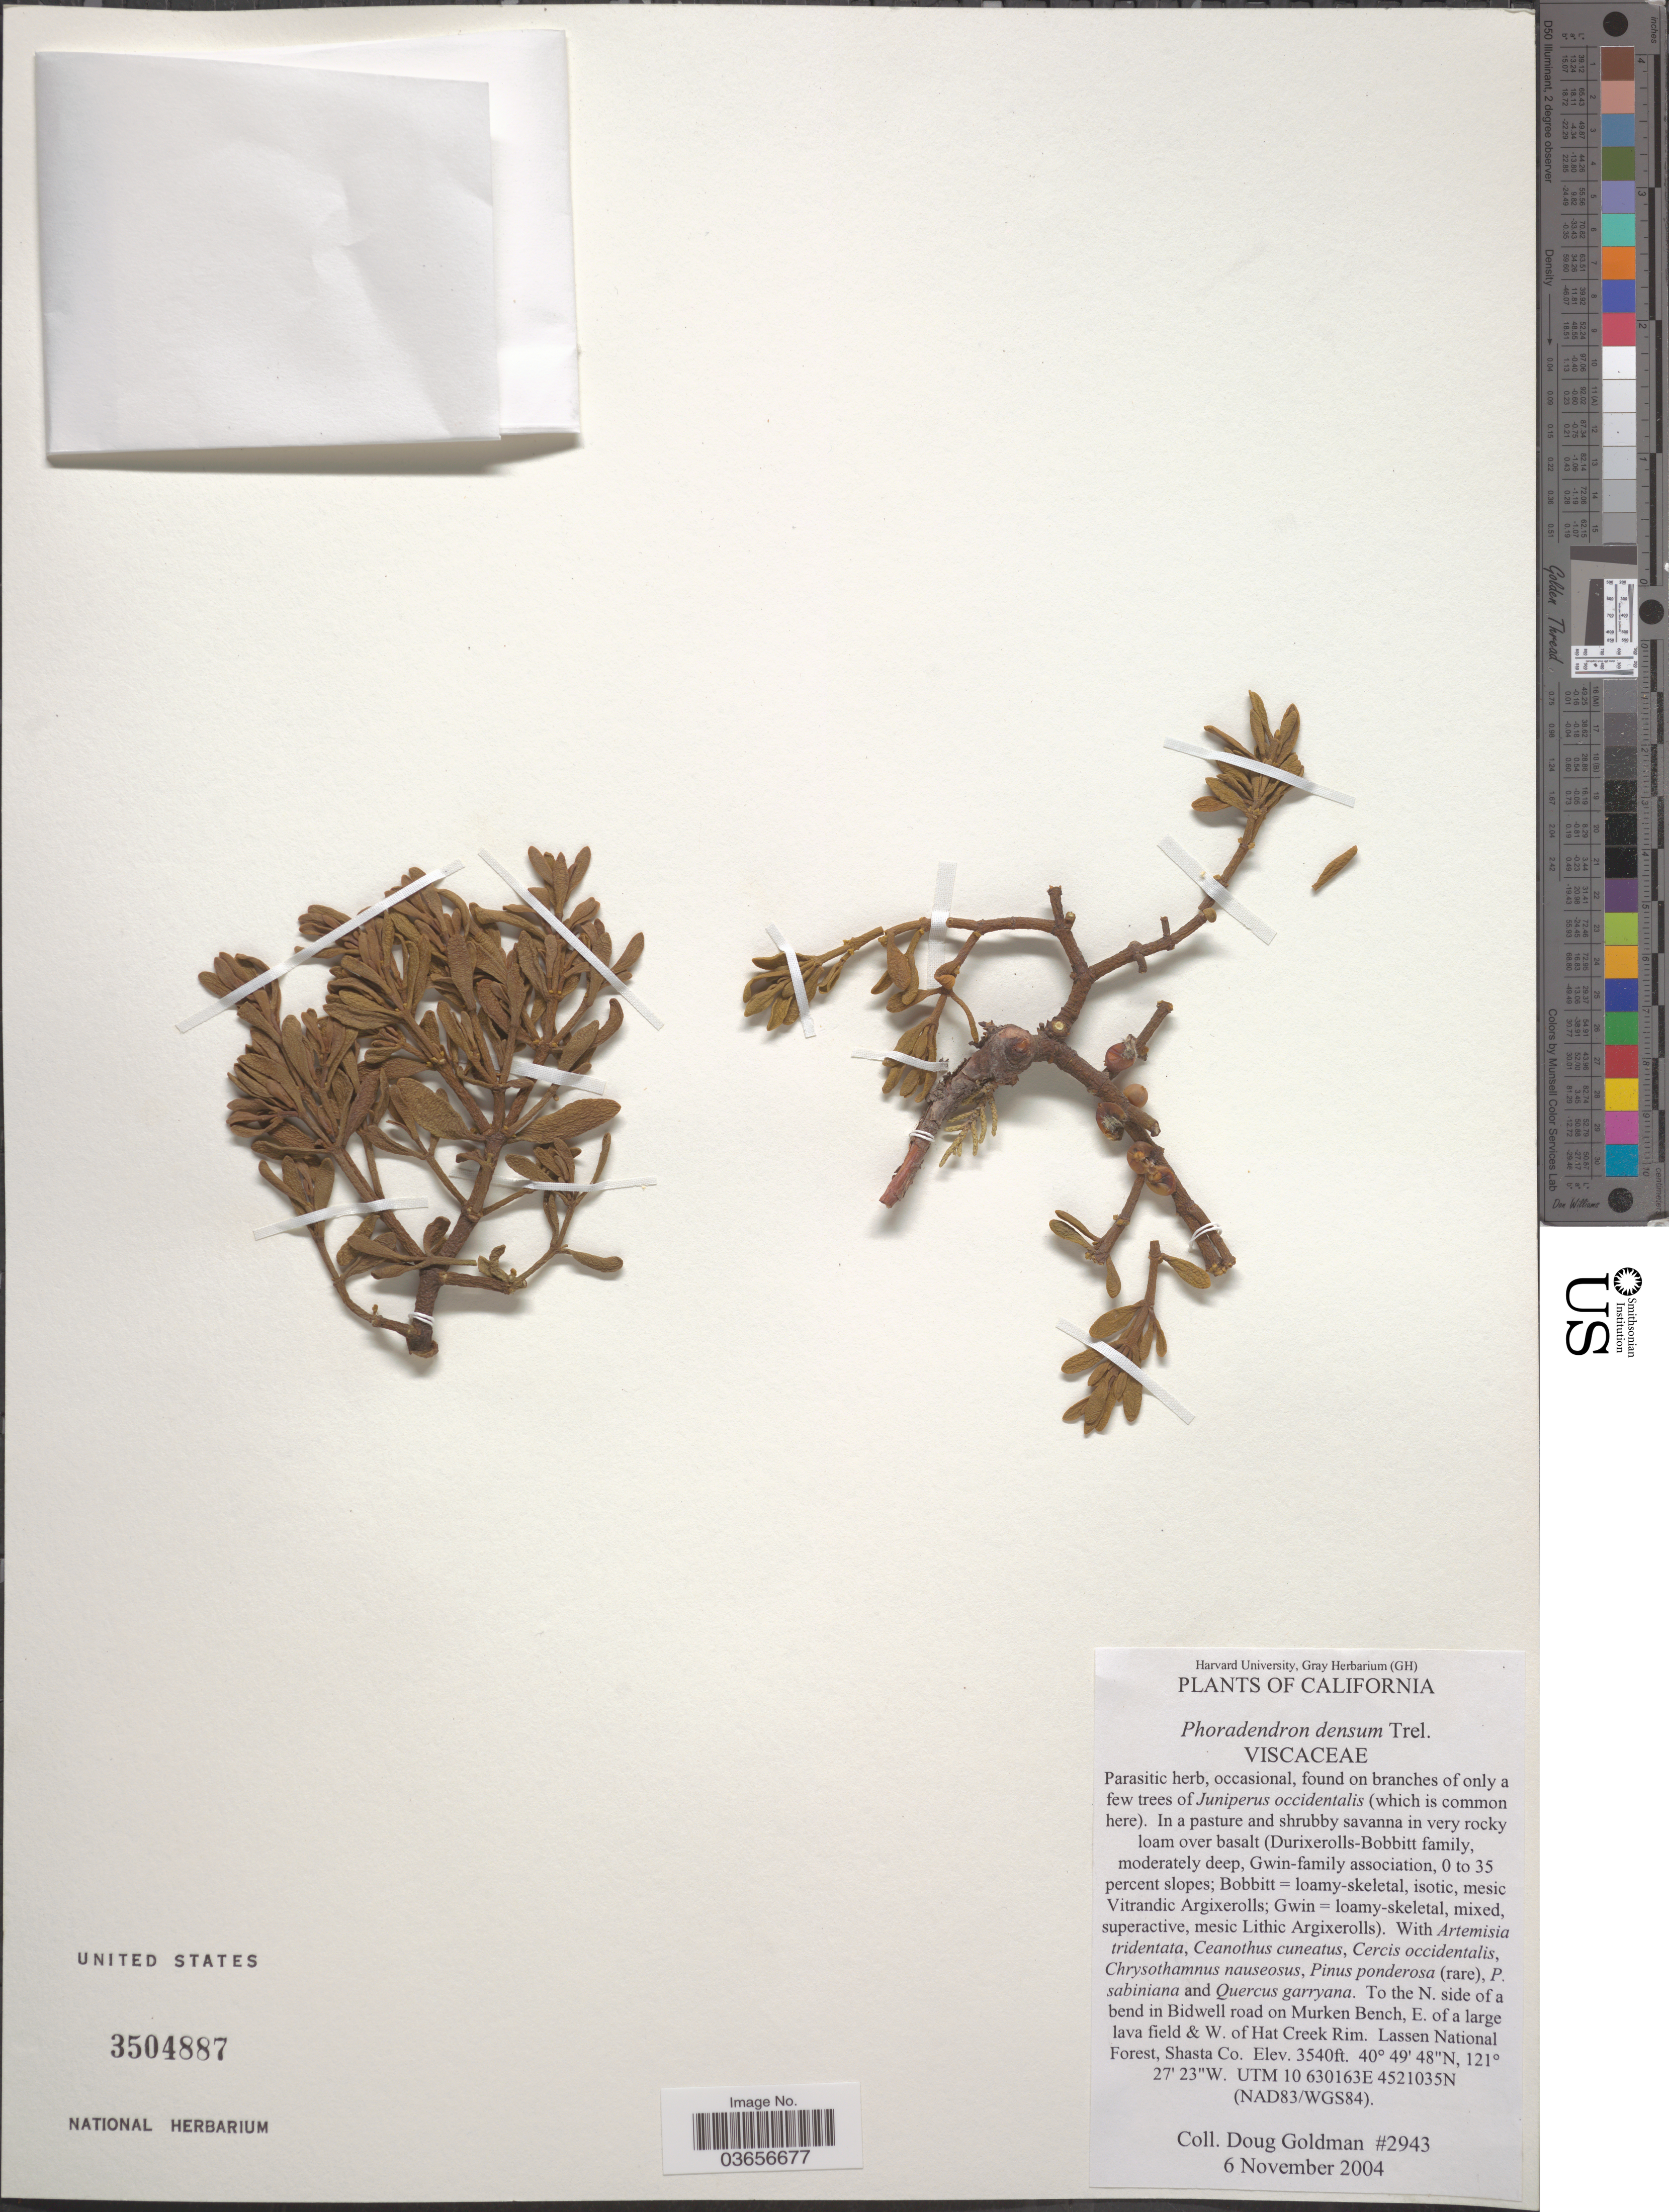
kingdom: Plantae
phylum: Tracheophyta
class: Magnoliopsida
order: Santalales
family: Viscaceae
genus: Phoradendron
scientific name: Phoradendron bolleanum var. densum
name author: (Torr. ex Trel.) Fosberg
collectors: D. Goldman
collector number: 2943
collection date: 2004-11-06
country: United States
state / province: California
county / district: Shasta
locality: To the N. side of a bend in Bidwell road on Murken Bench, E. of a large lava field & W. of Hat Creek Rim. Lassen National Forest, Shasta Co. UTM 10 630163 E 4521035 N.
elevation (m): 1079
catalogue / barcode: US 3504887